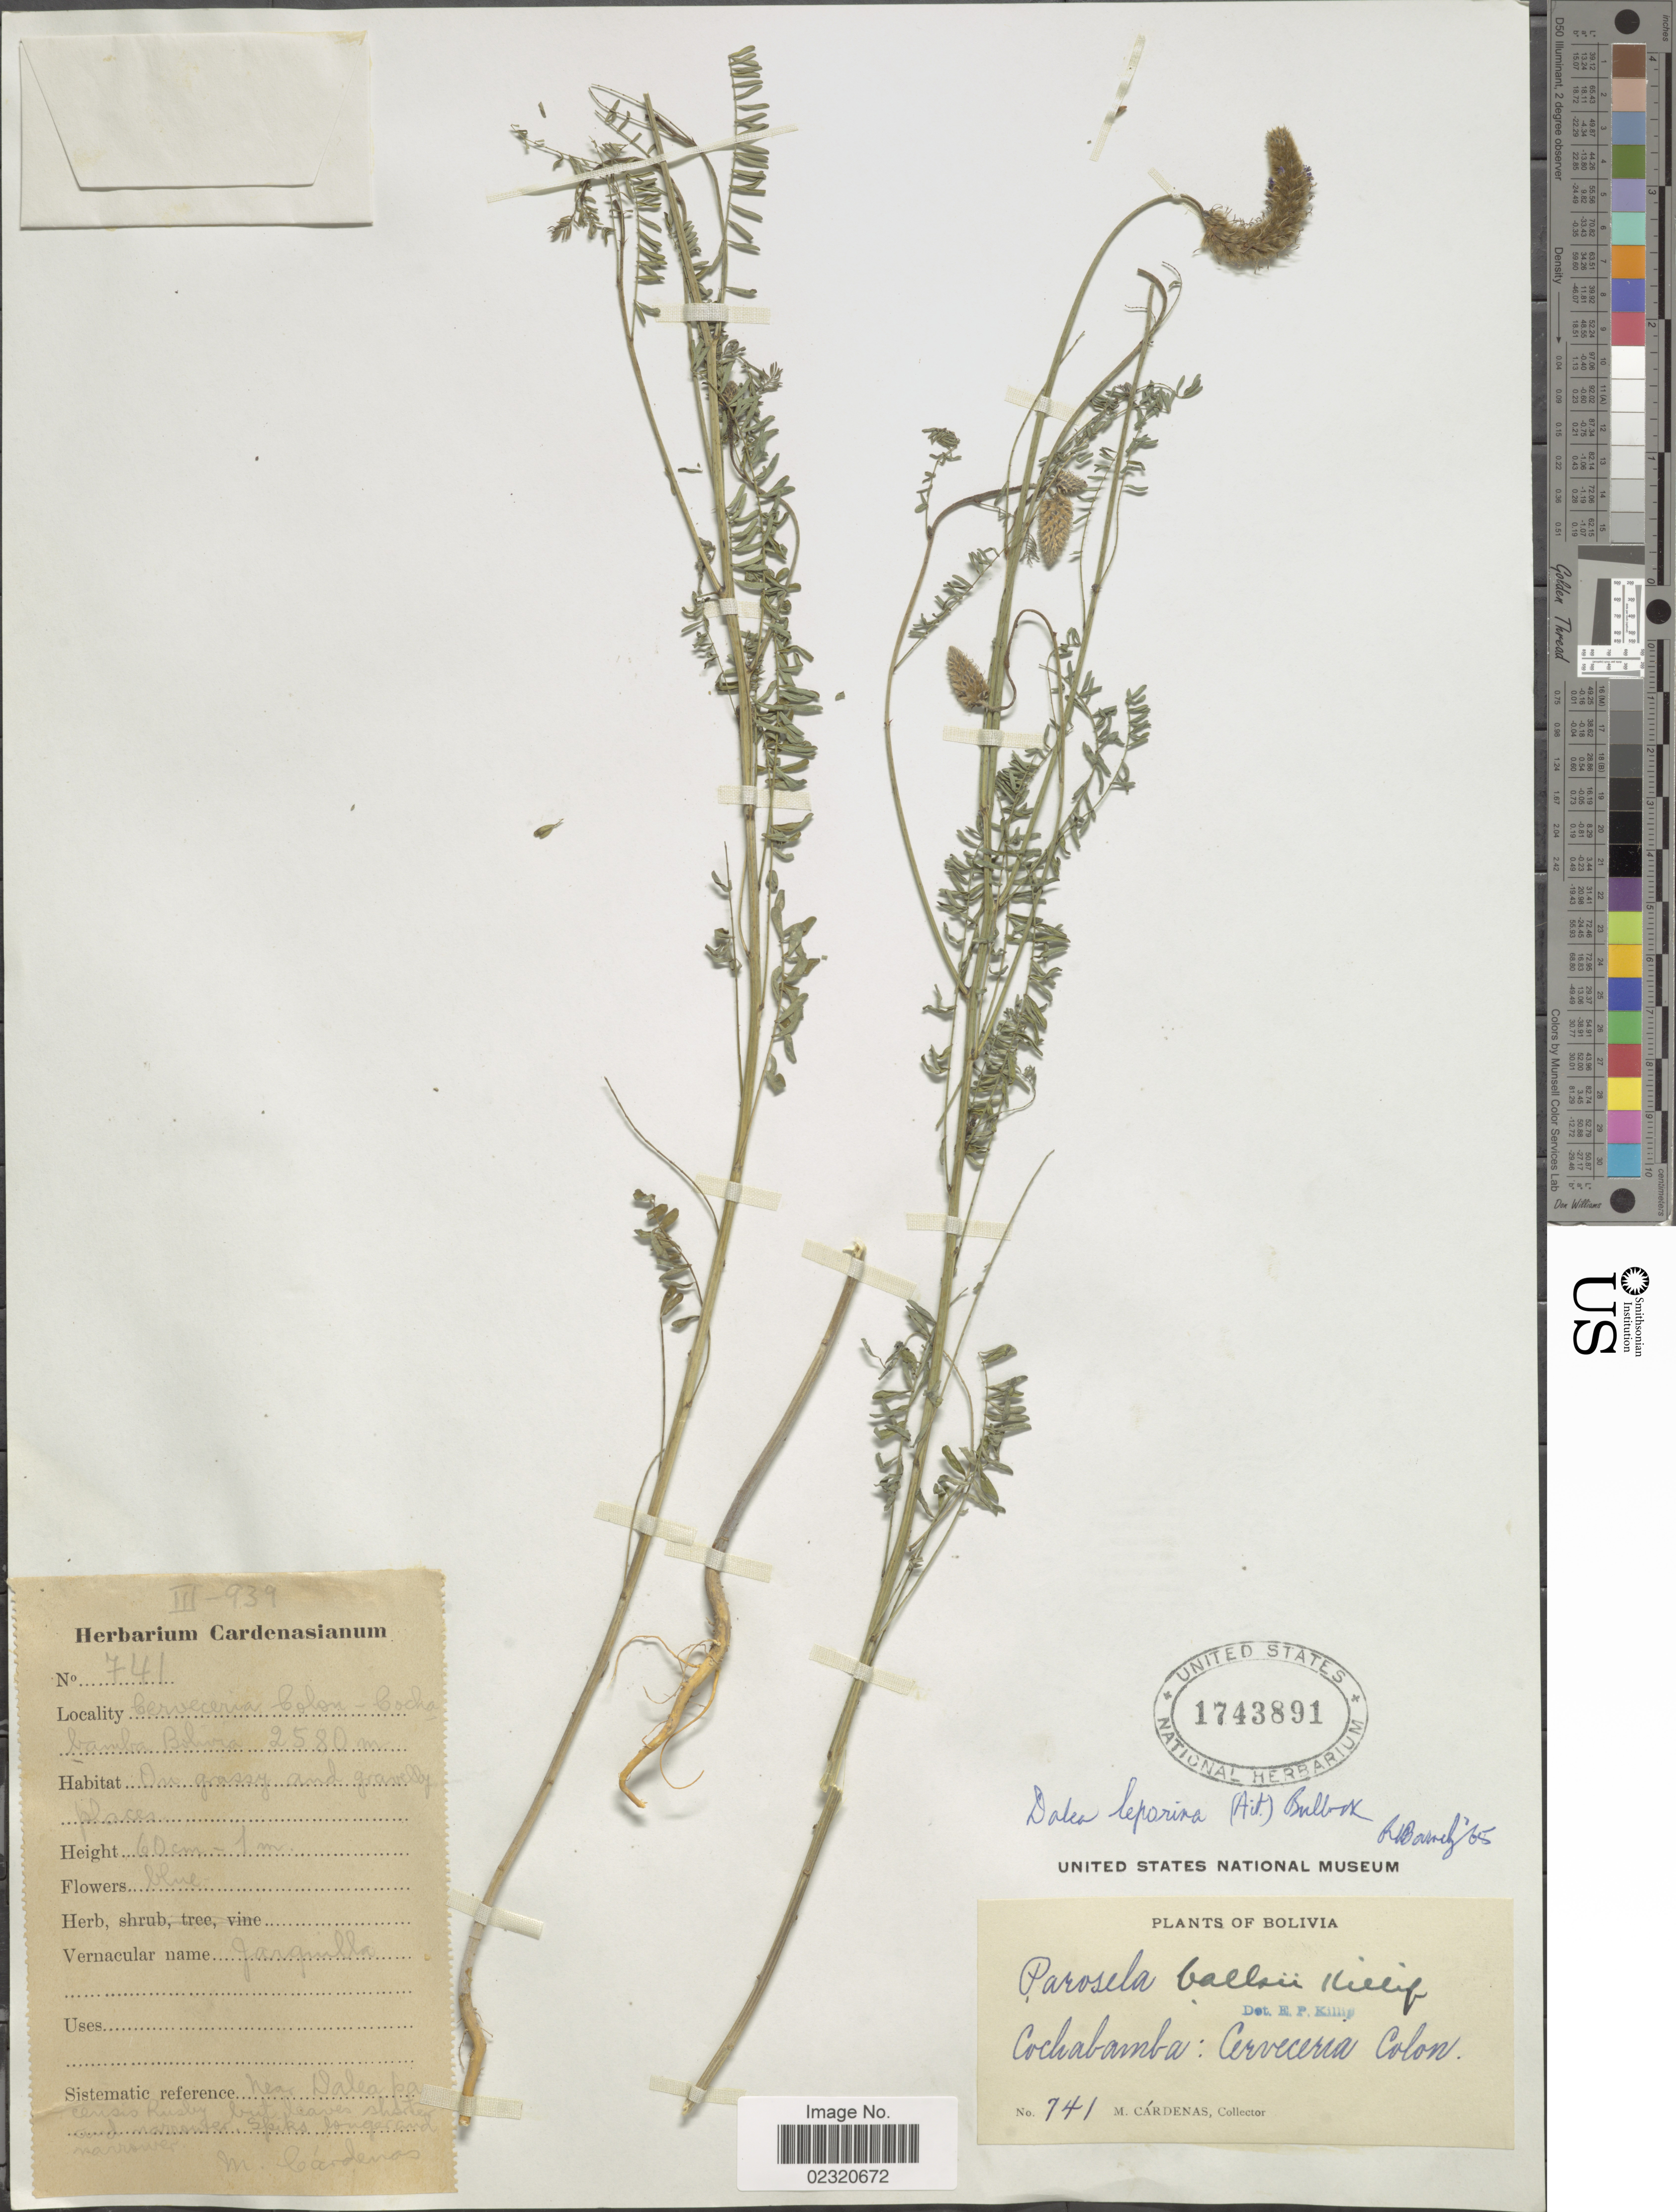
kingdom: Plantae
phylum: Tracheophyta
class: Magnoliopsida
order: Fabales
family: Fabaceae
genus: Dalea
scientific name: Dalea leporina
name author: (Aiton) Bullock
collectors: M. Cárdenas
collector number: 741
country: Bolivia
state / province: Cochabamba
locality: Cerveceria Colon,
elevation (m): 2580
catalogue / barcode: US 1743891